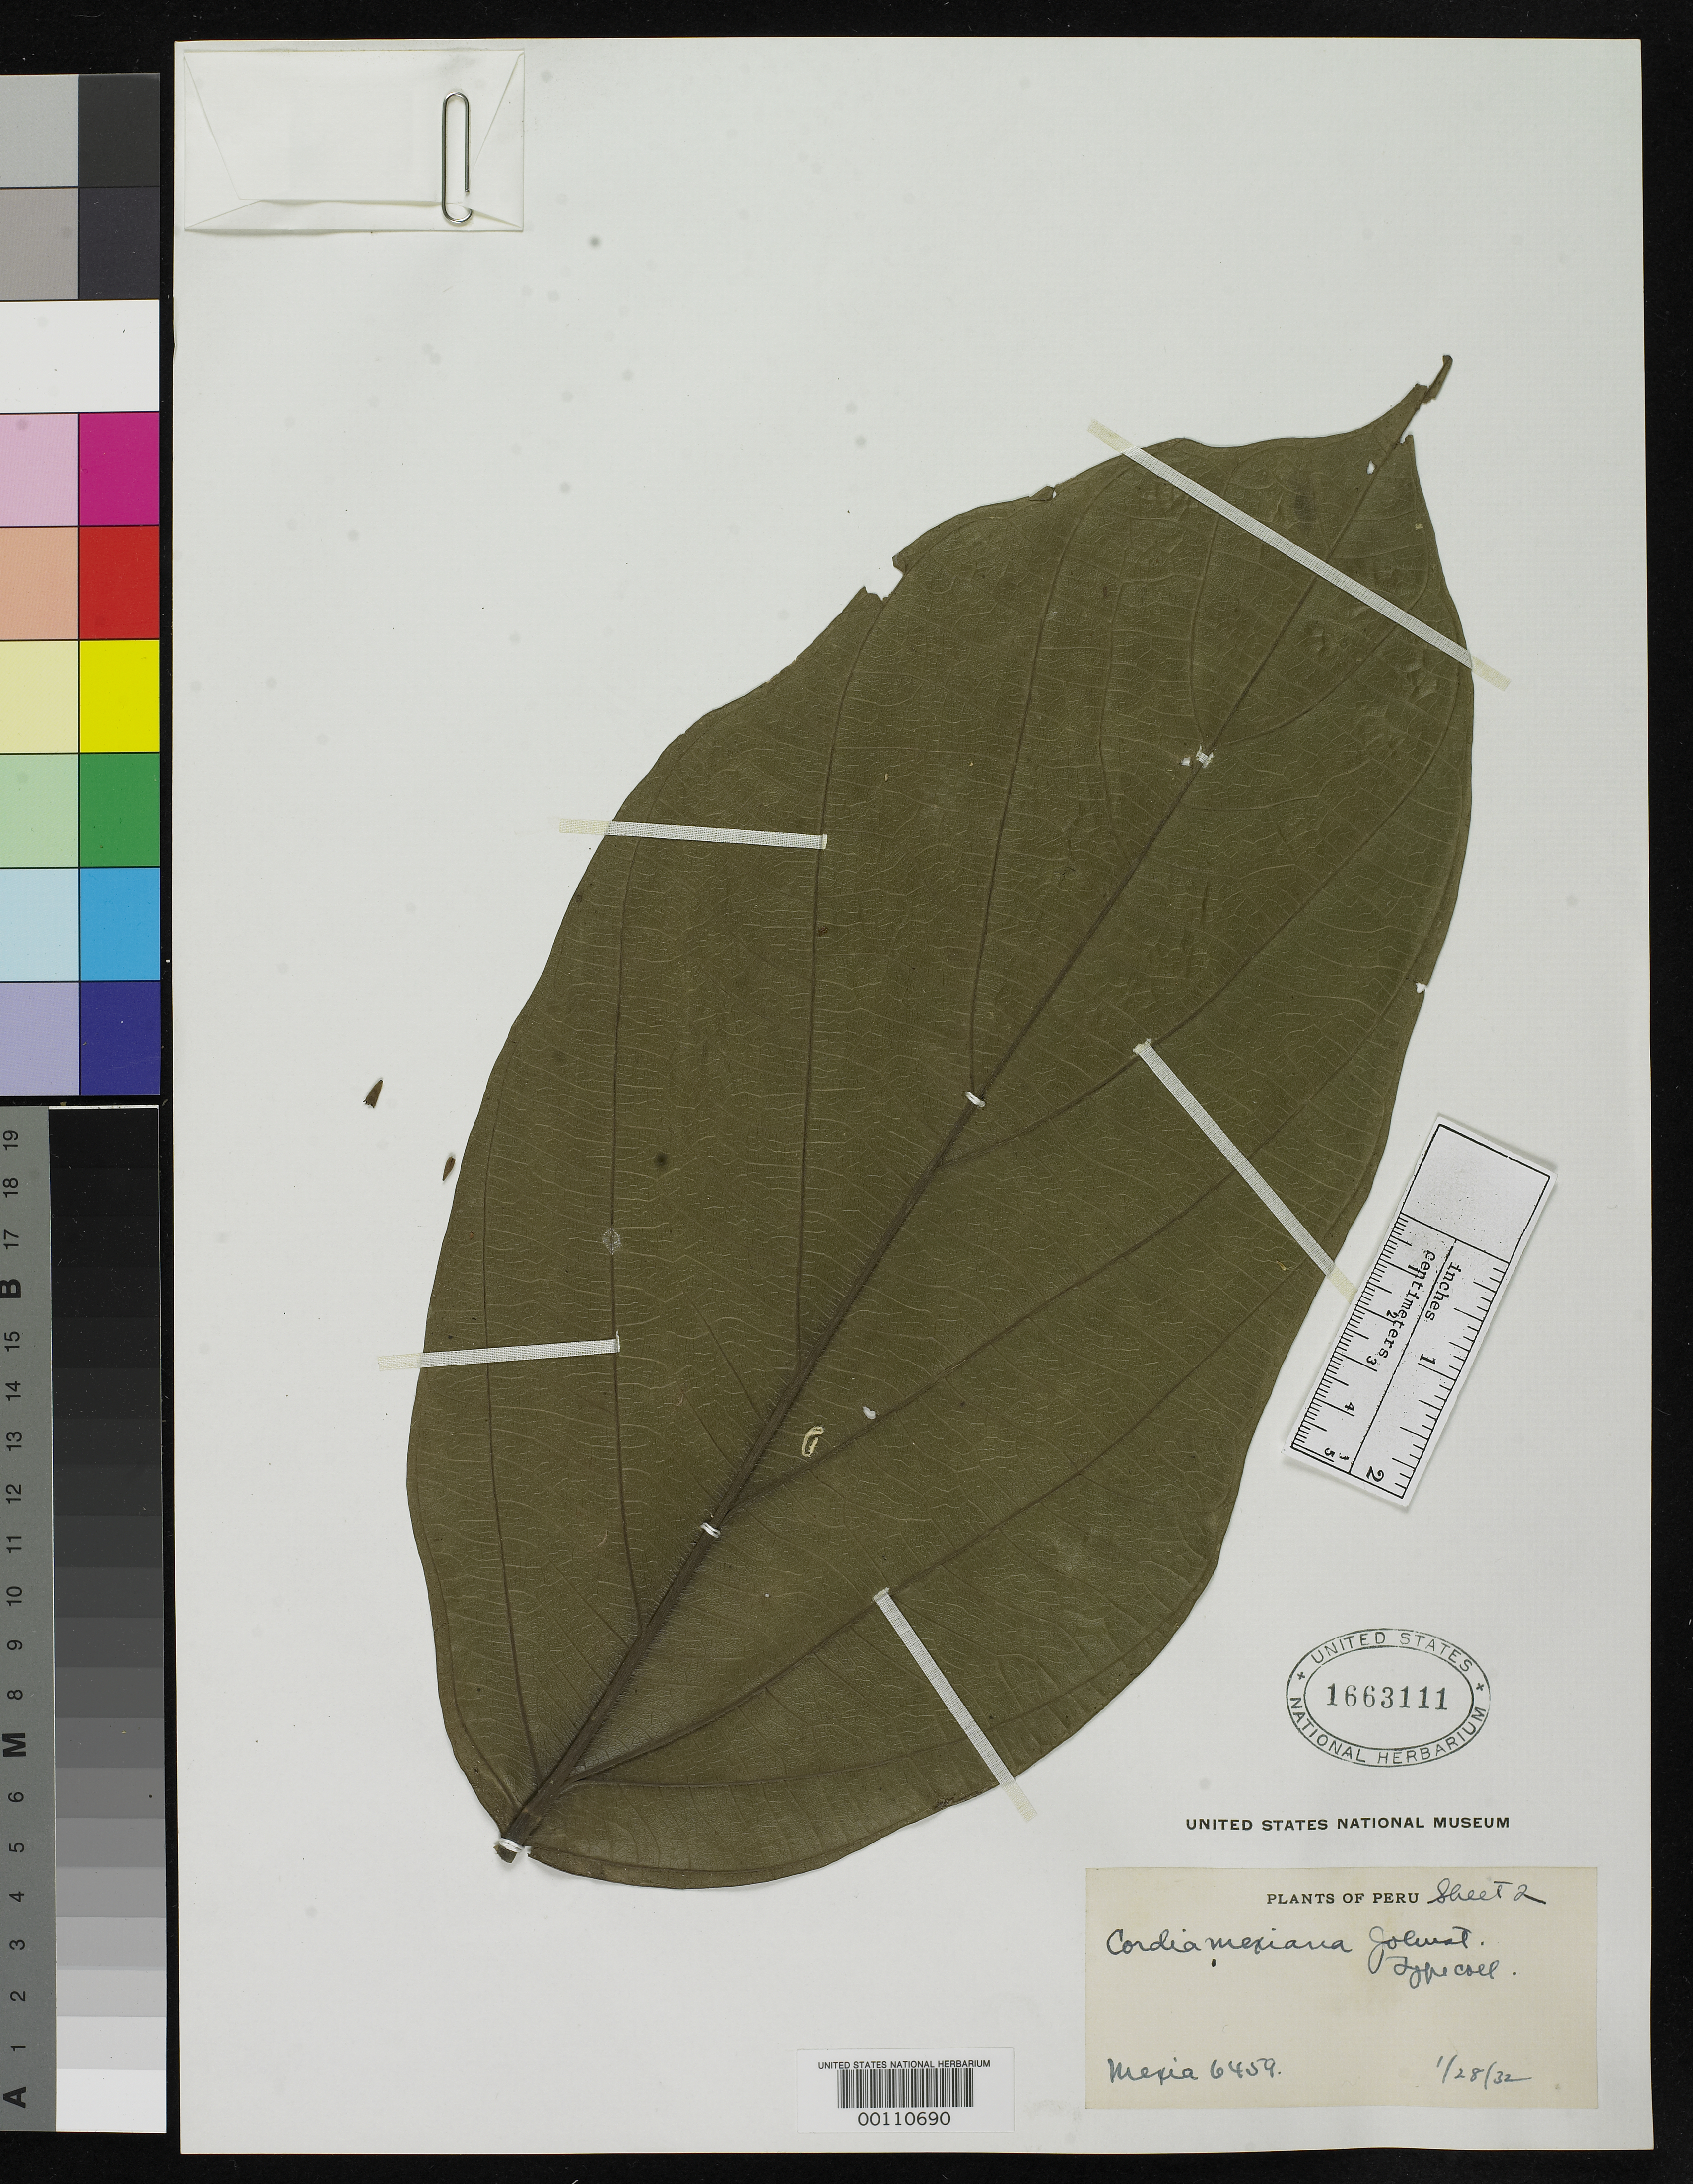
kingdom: Plantae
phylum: Tracheophyta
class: Magnoliopsida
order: Boraginales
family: Cordiaceae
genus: Cordia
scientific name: Cordia mexiana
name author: I.M. Johnst.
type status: Isotype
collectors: Y. Mexia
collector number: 6459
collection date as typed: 28 Jan 1932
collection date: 1932-01-28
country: Peru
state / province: Loreto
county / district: Maynas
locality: Rio Maranon, below Rancho Indiana.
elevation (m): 110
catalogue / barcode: US 1663111